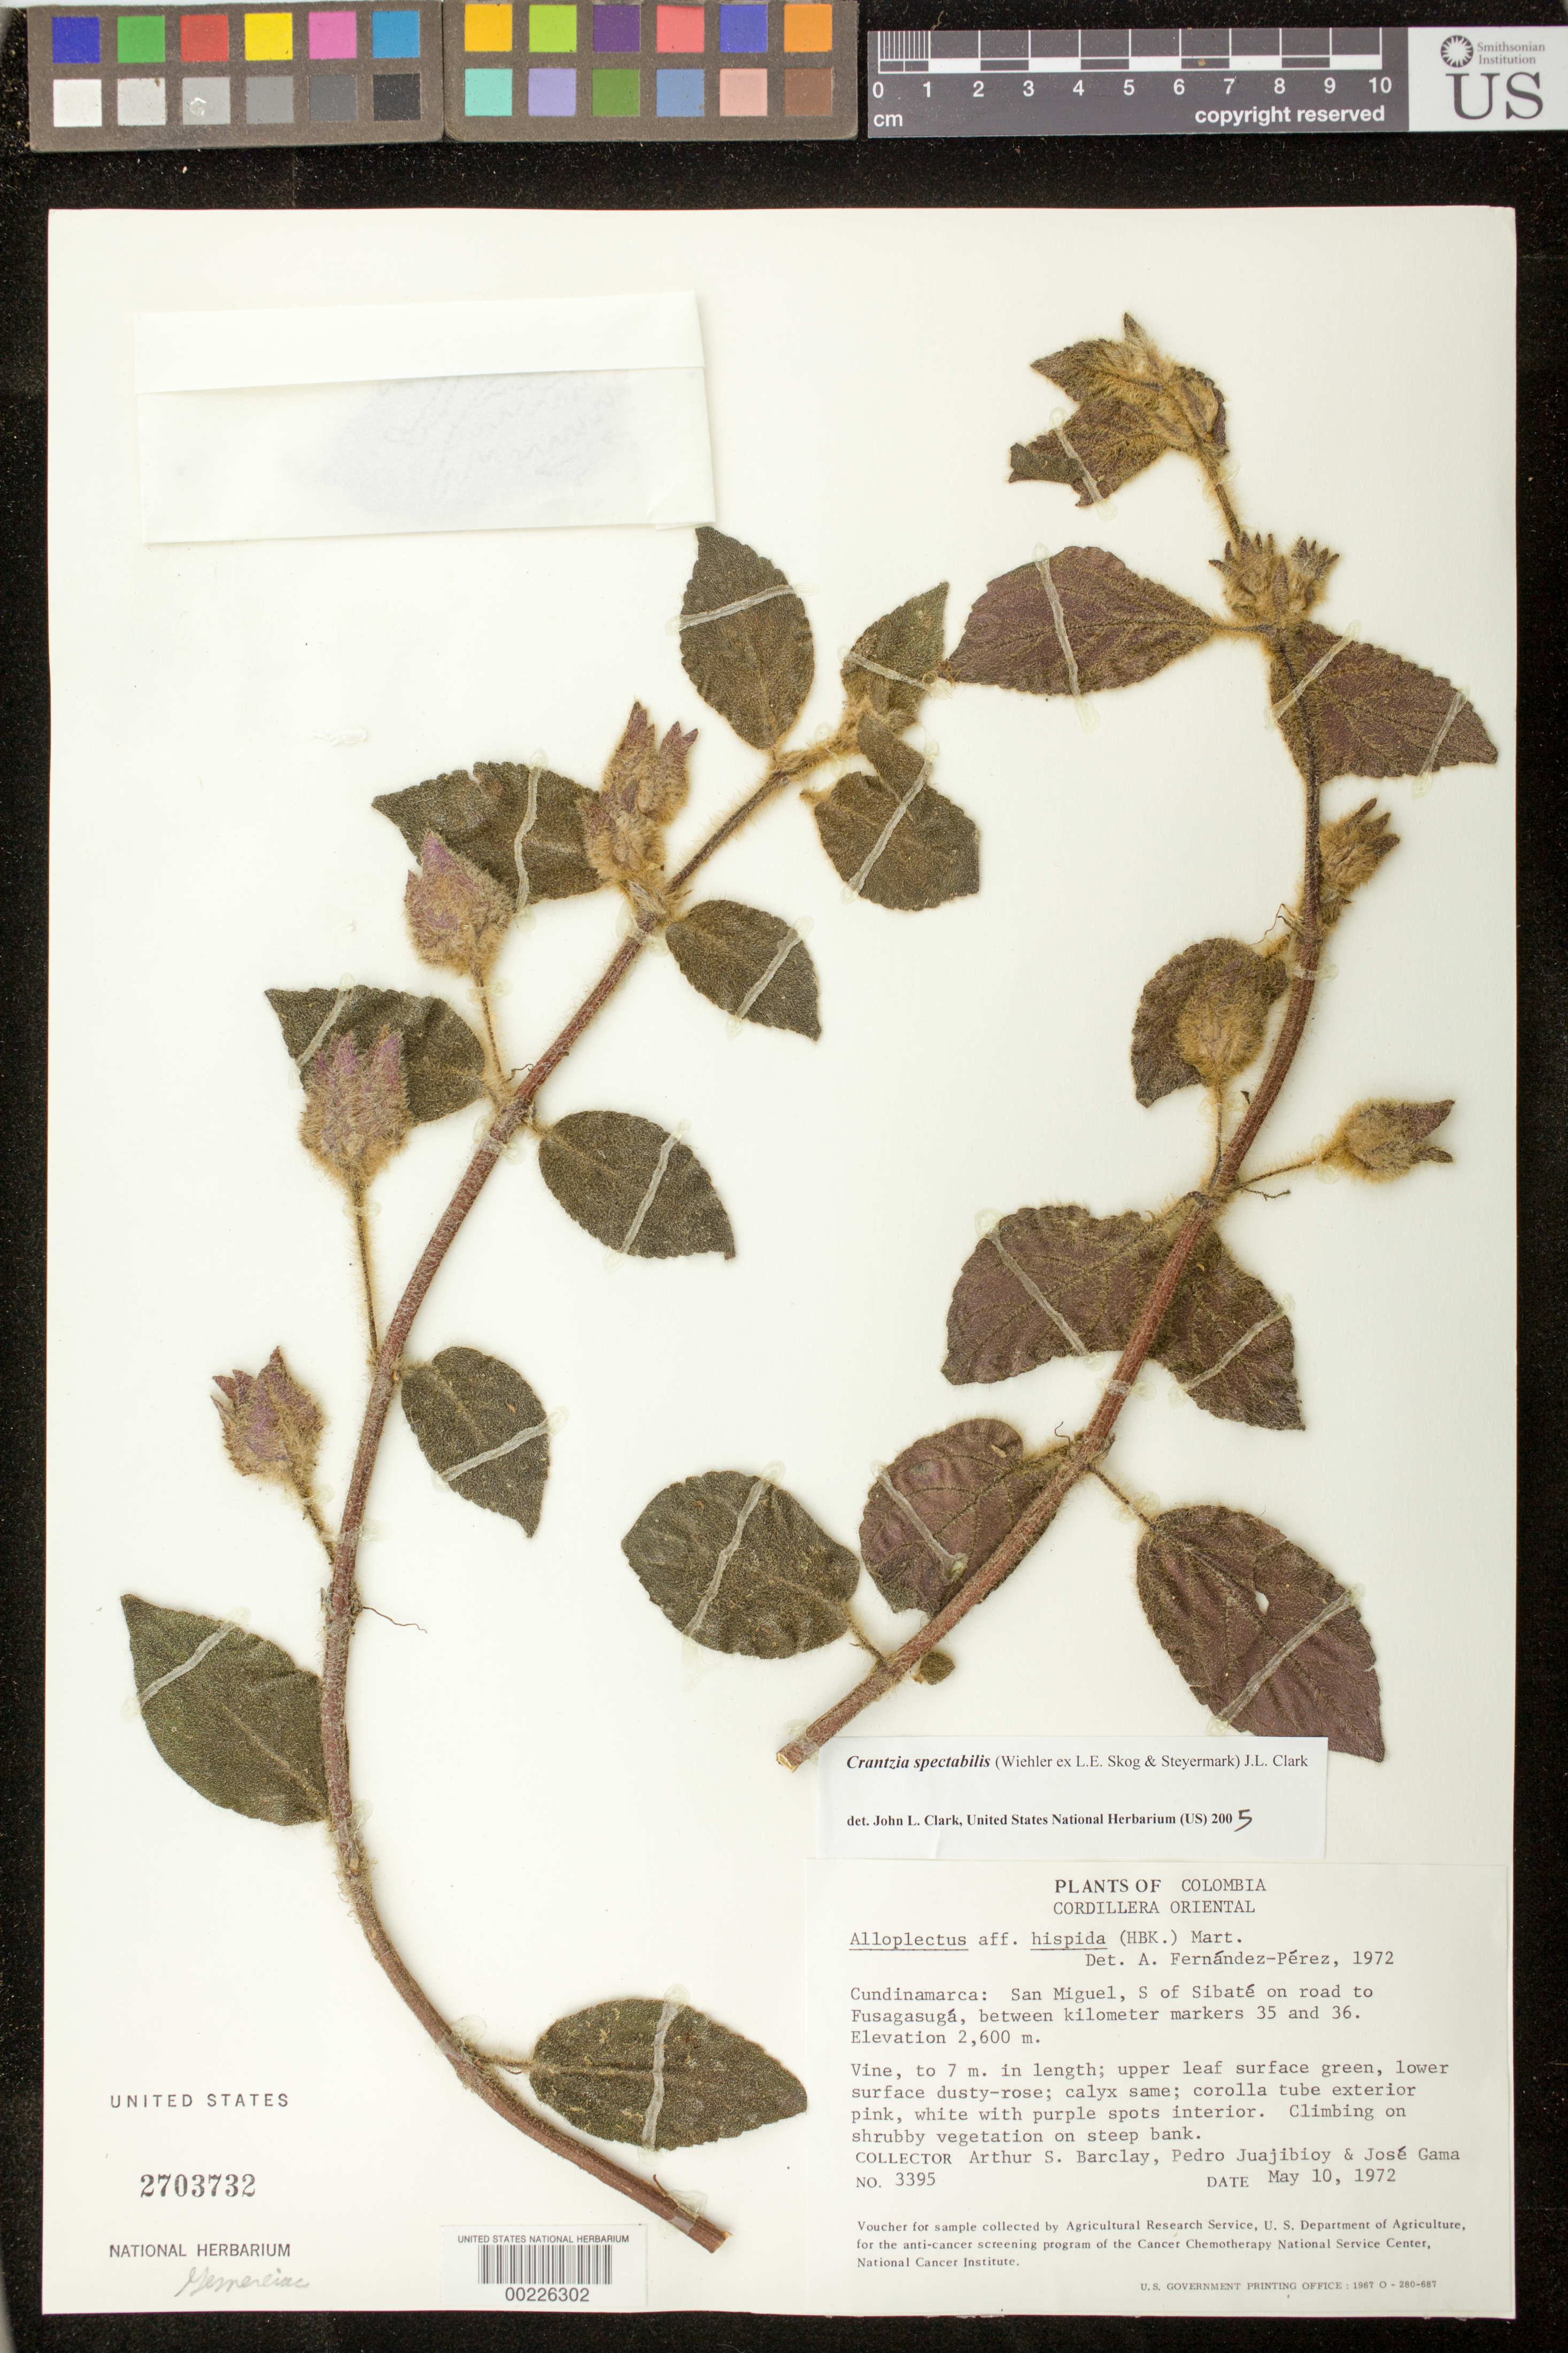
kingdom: Plantae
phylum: Tracheophyta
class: Magnoliopsida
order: Lamiales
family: Gesneriaceae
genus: Alloplectus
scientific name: Alloplectus hispidus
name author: (Kunth) Mart.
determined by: Skog, Laurence E.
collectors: A. S. Barclay, P. Juajibioy & J. Gama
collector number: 3395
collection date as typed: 10 May 1972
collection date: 1972-05-10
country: Colombia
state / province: Cundinamarca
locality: Cordillera Oriental, San Miguel, S of Sibate on road to Fusagasuga, between km markers 35 and 36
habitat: Climbing on shrubby vegetation on steep bank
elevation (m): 2600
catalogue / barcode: US 2703732